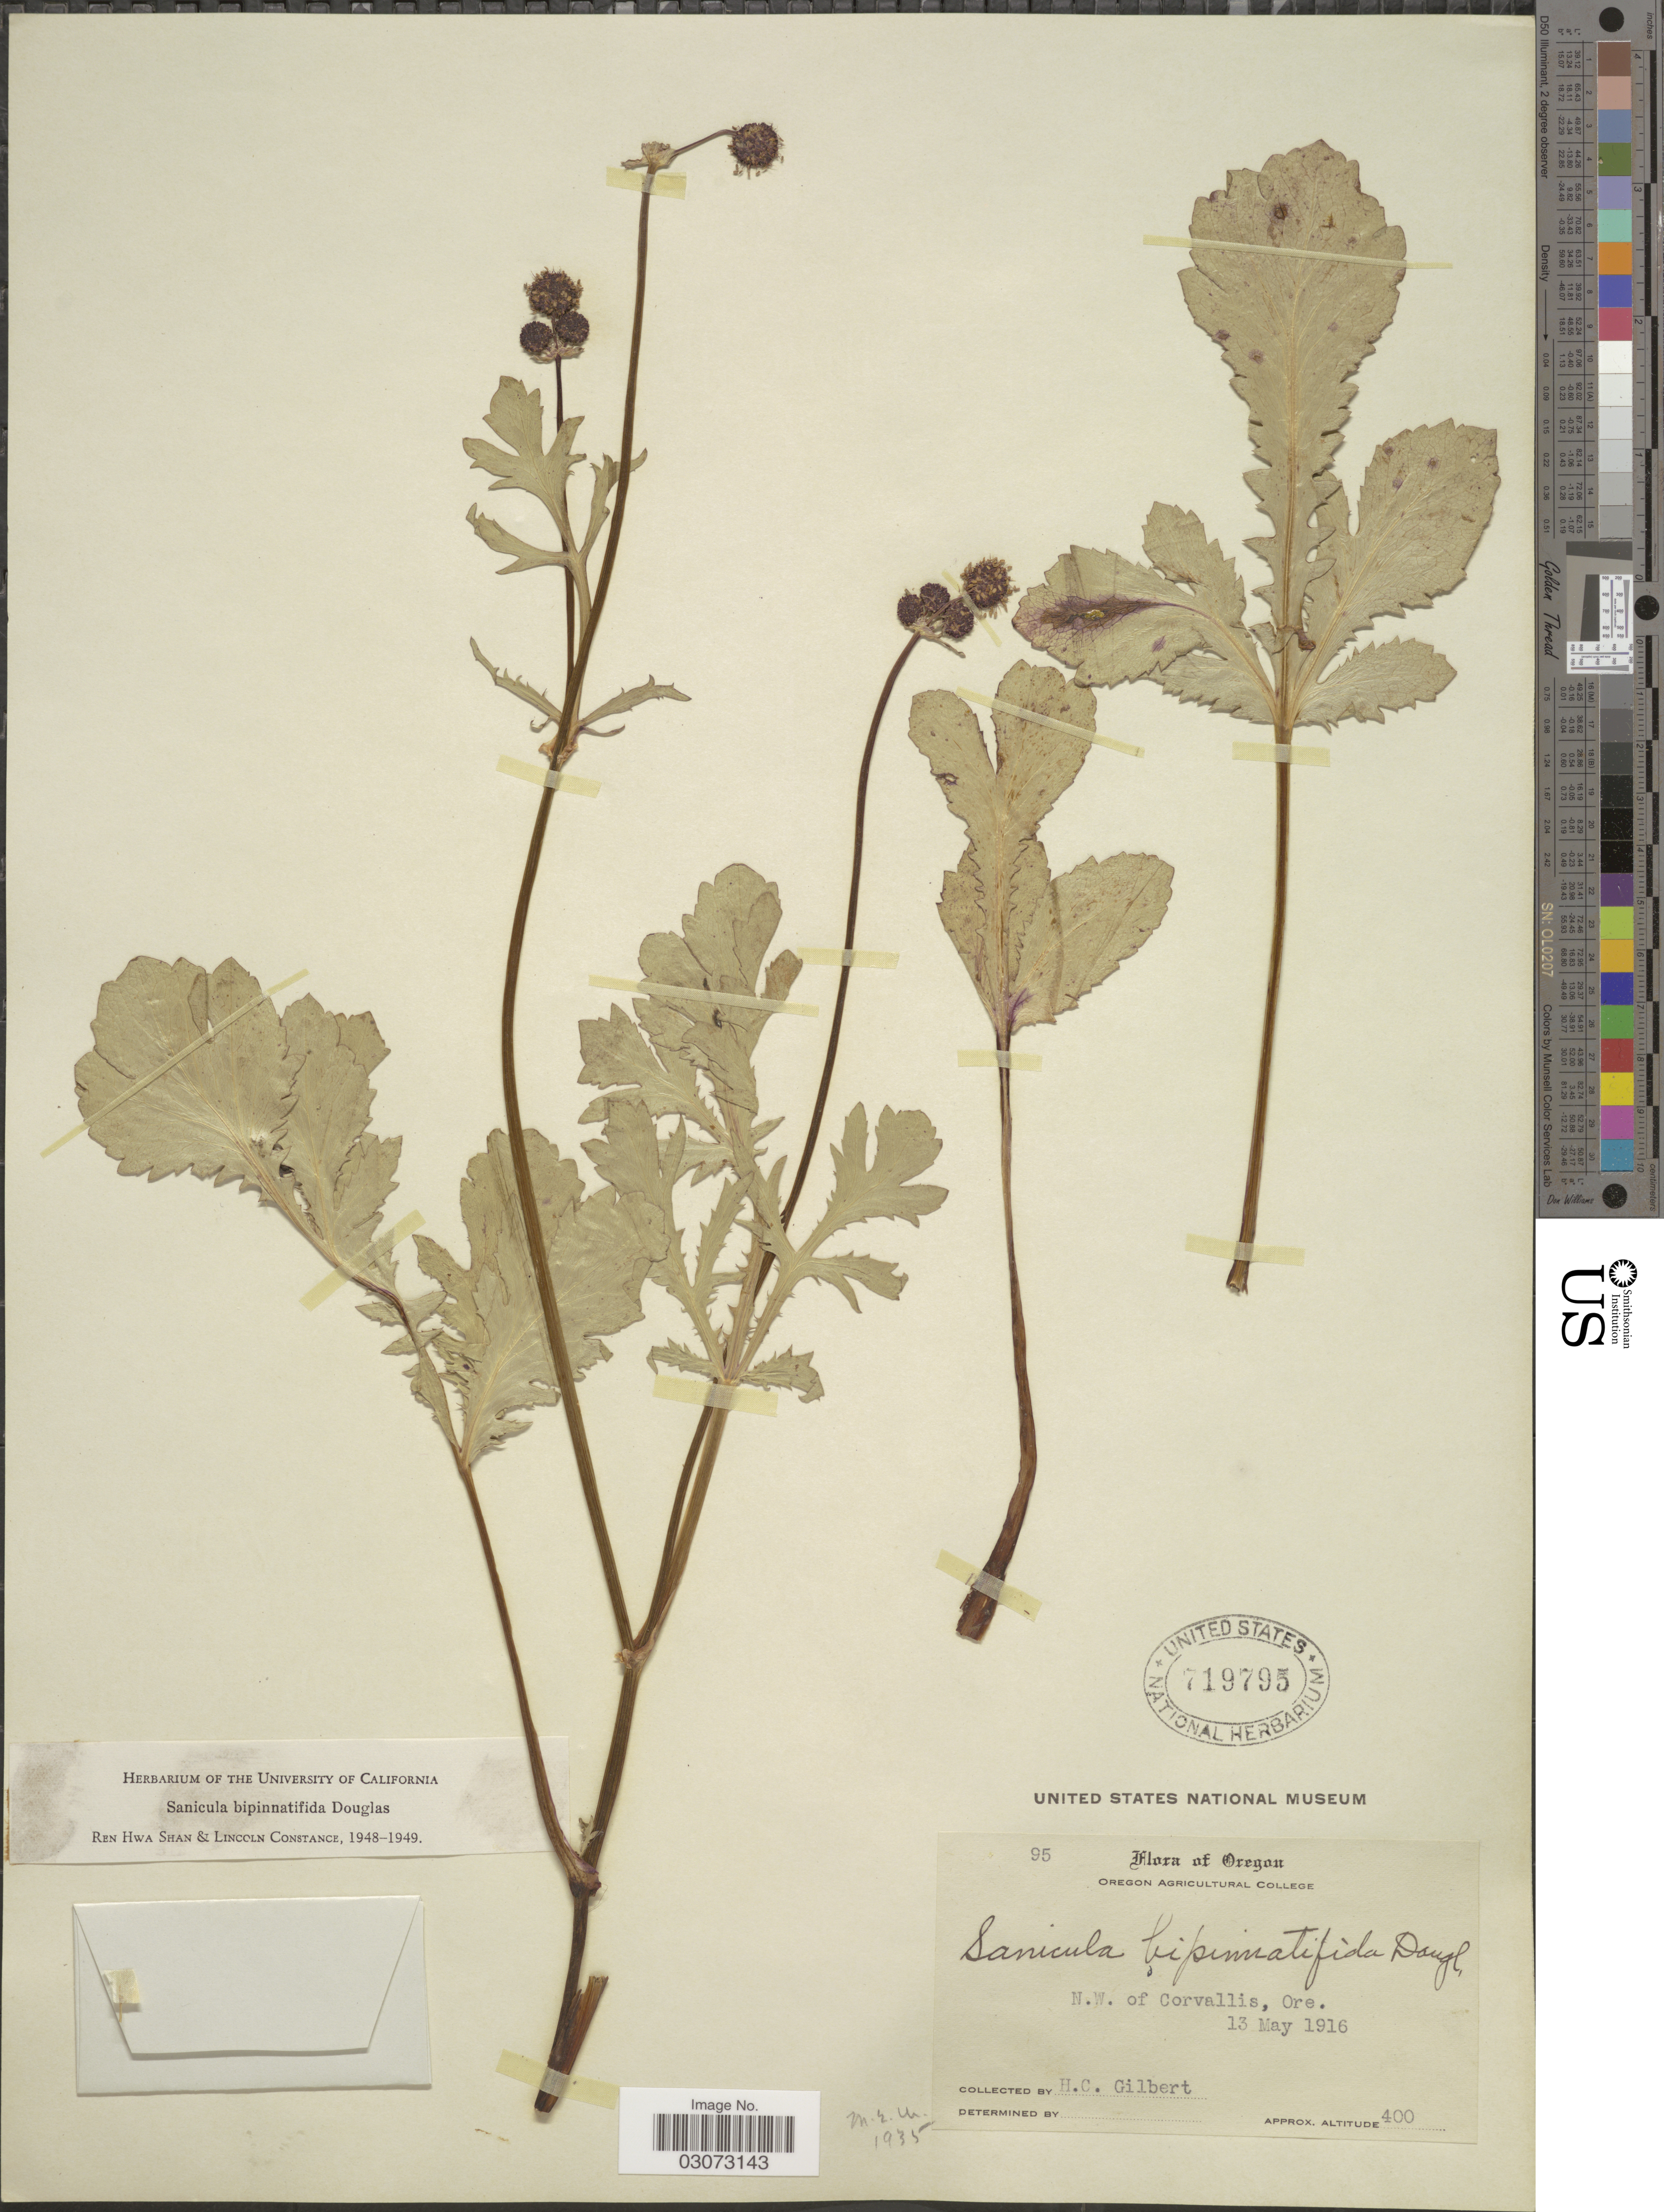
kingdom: Plantae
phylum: Tracheophyta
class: Magnoliopsida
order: Apiales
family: Apiaceae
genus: Sanicula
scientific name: Sanicula bipinnatifida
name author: Douglas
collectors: H. Gilbert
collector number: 95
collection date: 1916-05-13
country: United States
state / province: Oregon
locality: N. W. of Corvallis, Ore.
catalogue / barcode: US 719795